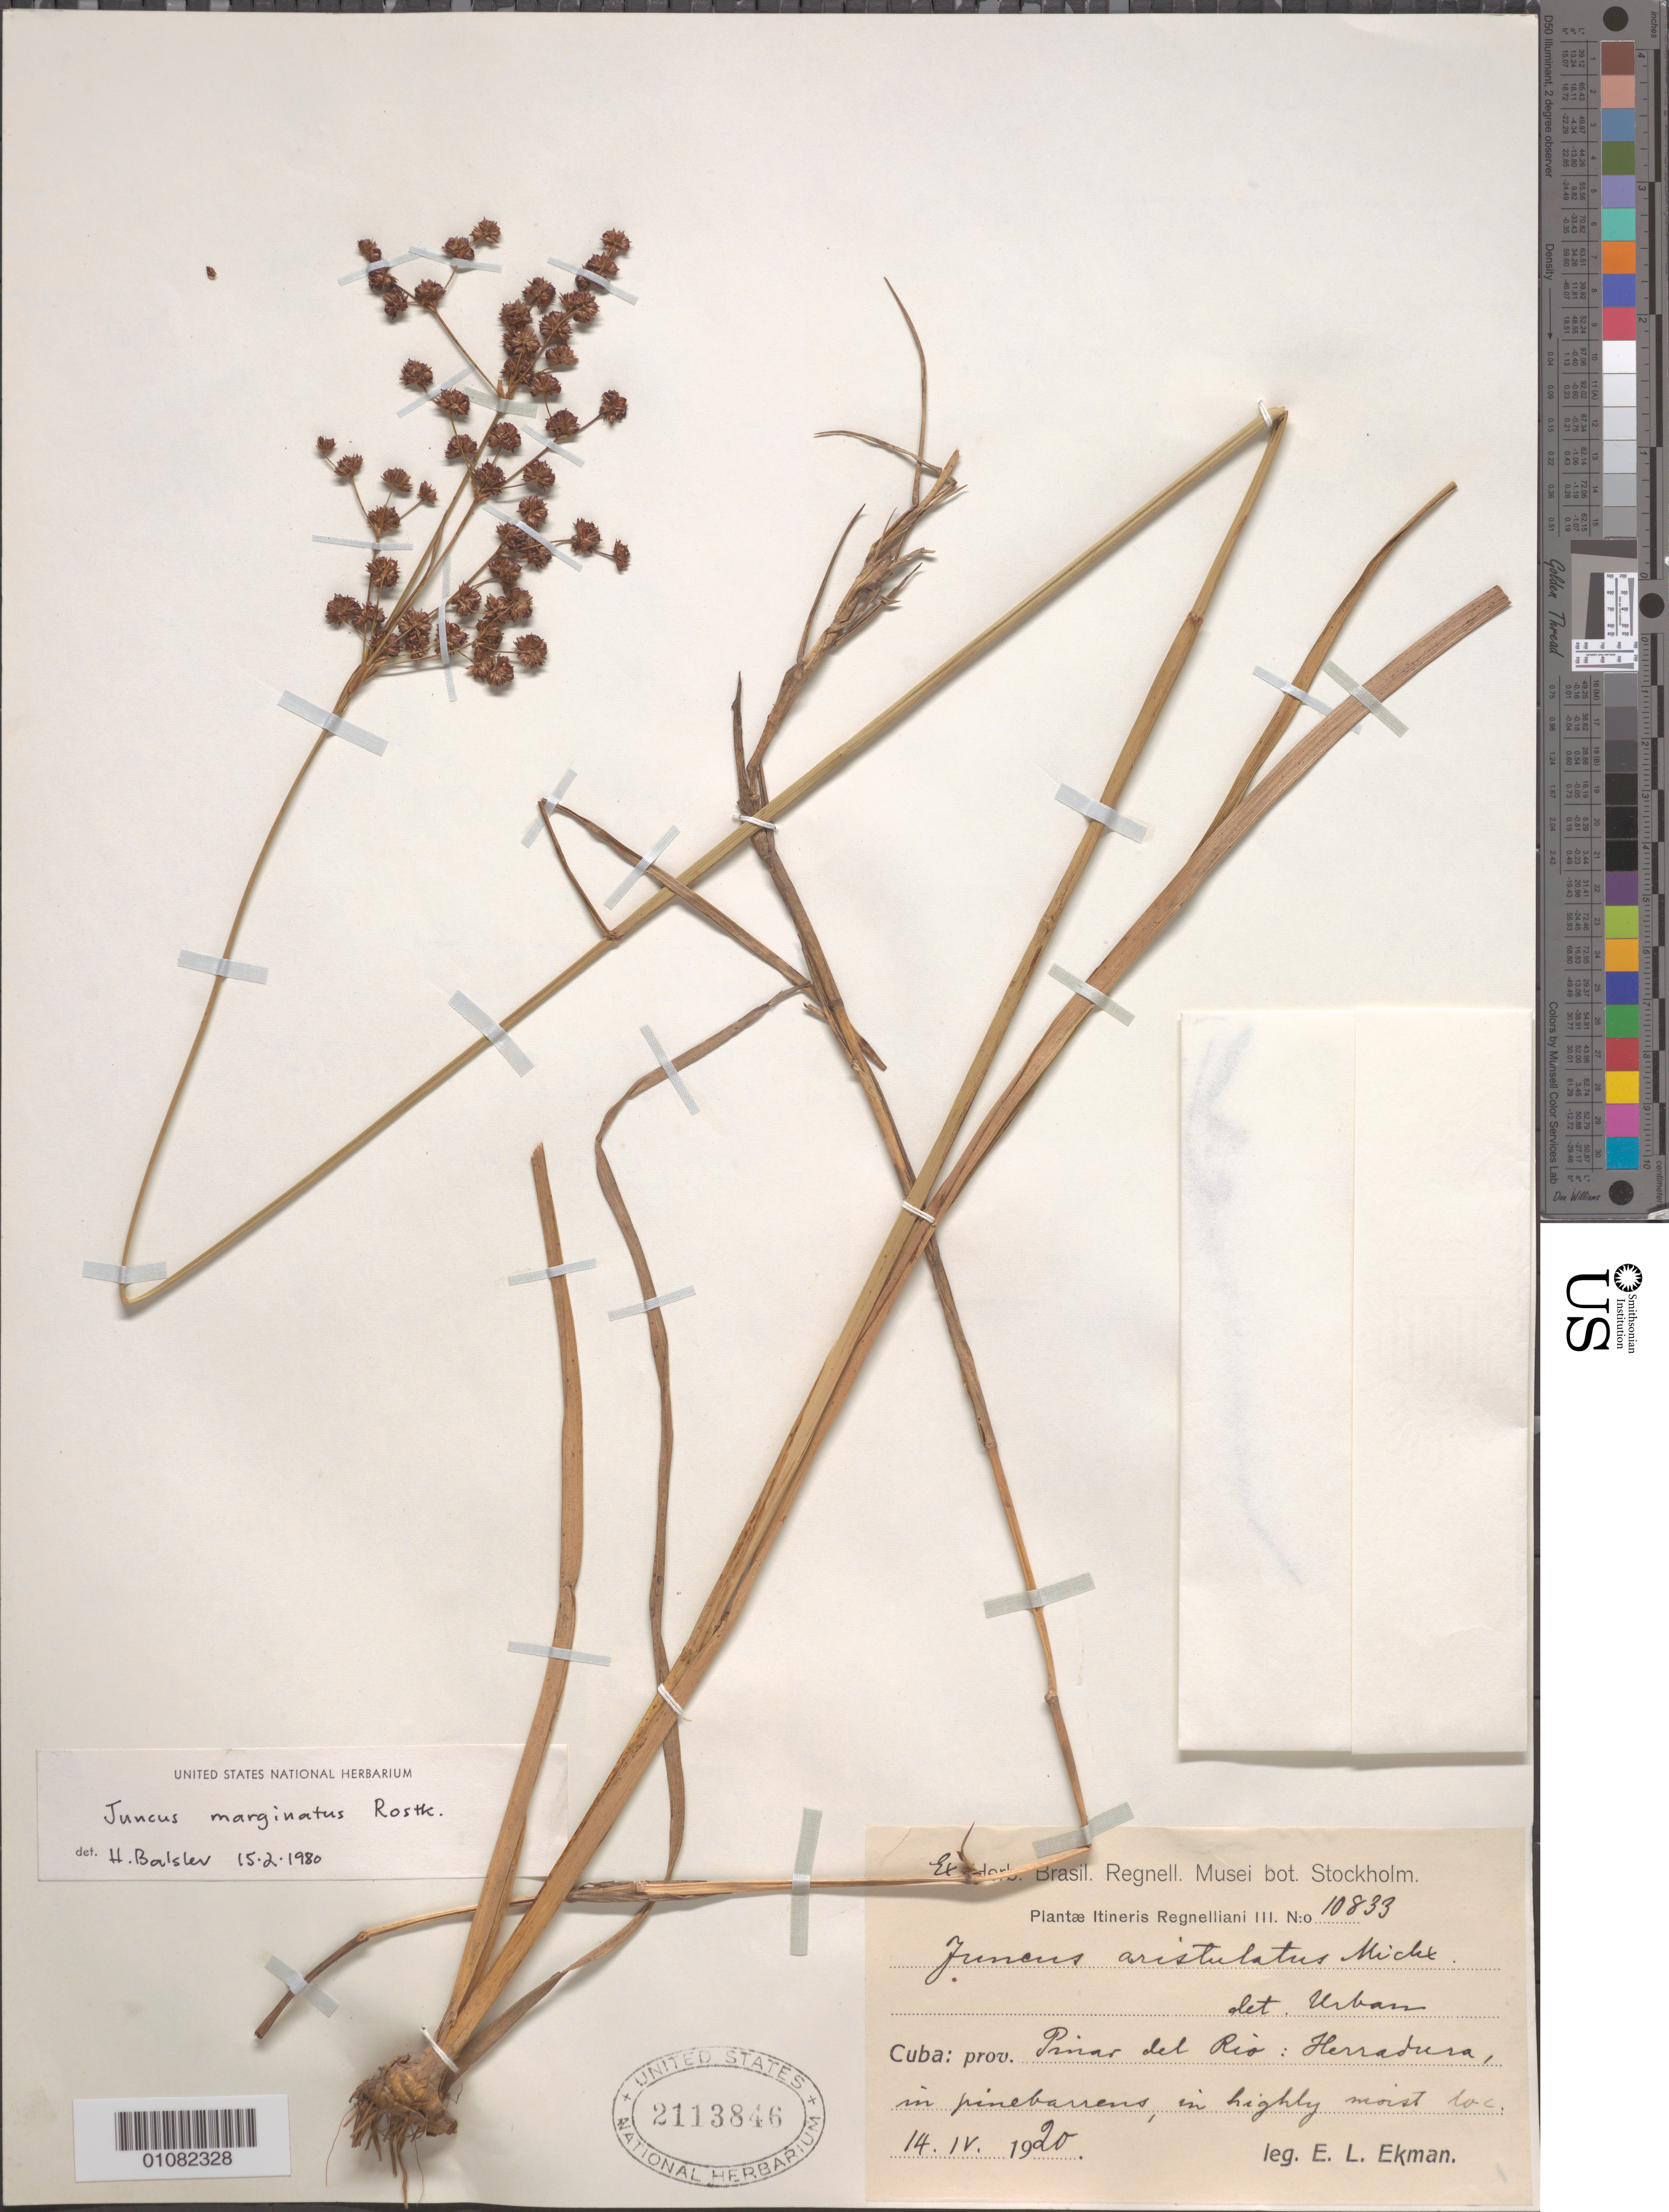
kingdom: Plantae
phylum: Tracheophyta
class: Liliopsida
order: Poales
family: Juncaceae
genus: Juncus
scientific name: Juncus marginatus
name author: Rostk.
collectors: E. L. Ekman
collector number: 10833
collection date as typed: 14 Apr 1920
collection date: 1920-04-14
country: Cuba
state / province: Pinar del Rio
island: Cuba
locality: Herradura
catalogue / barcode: US 2113846